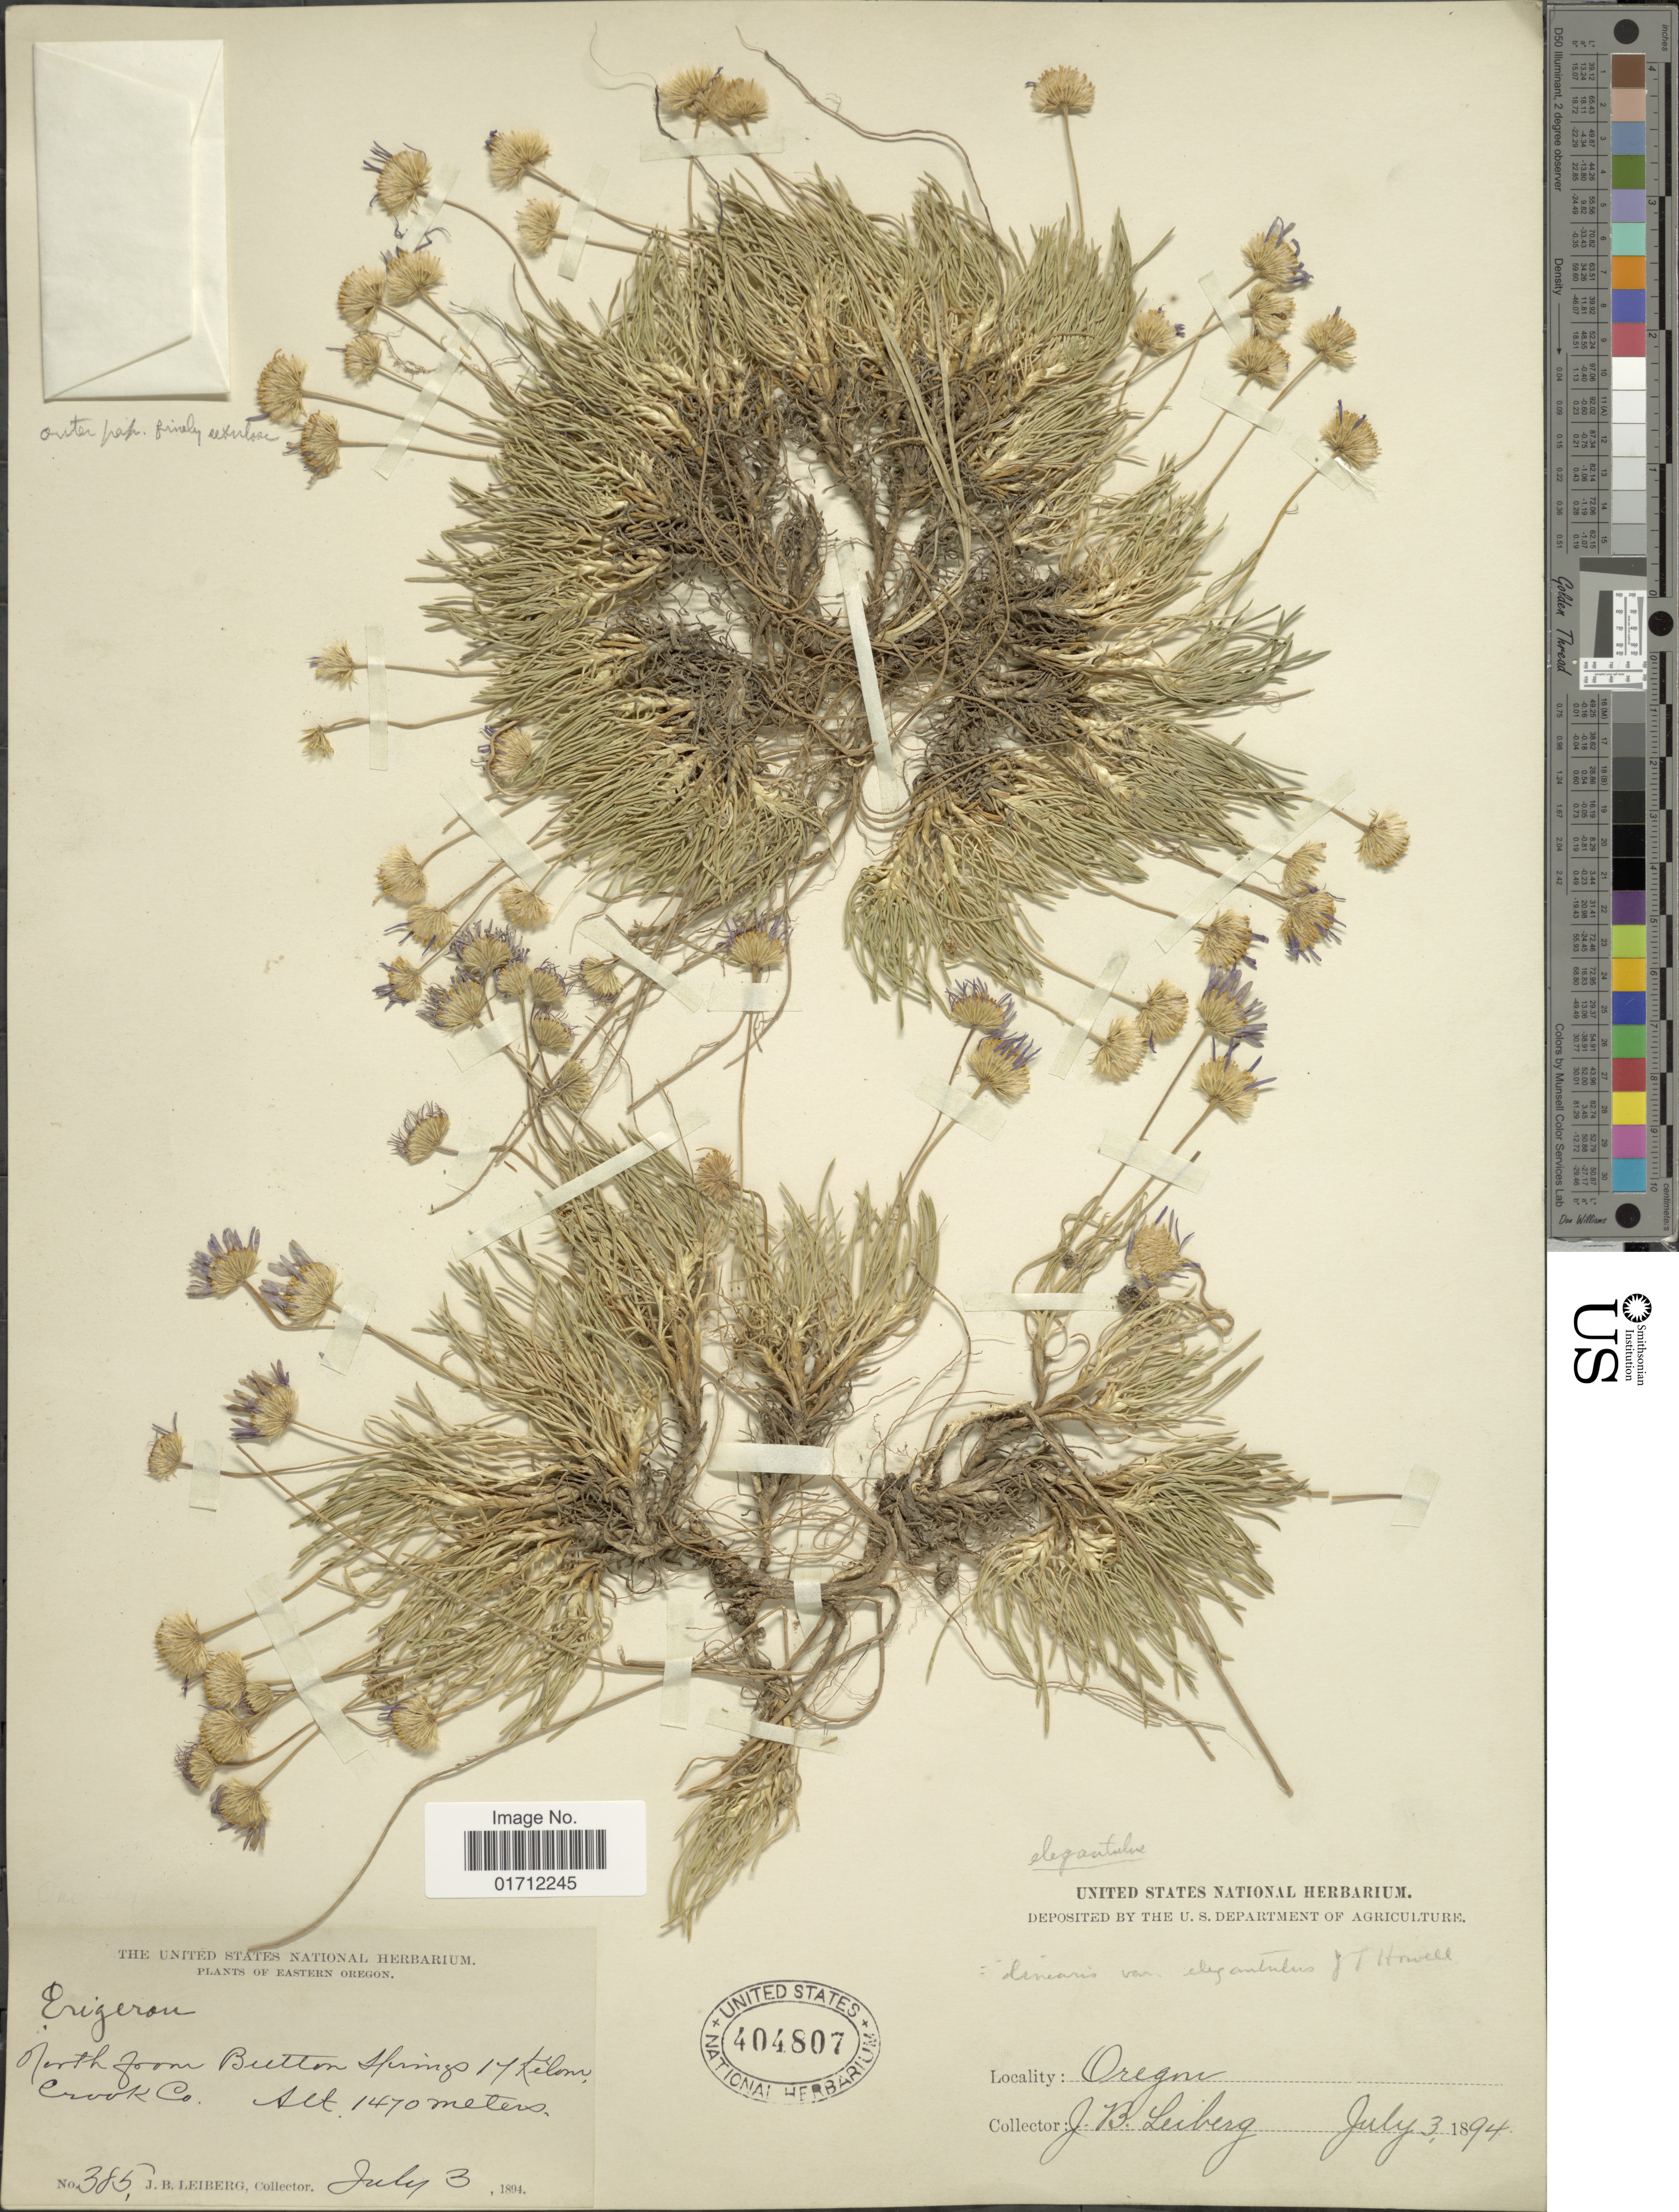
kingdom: Plantae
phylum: Tracheophyta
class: Magnoliopsida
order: Asterales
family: Asteraceae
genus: Erigeron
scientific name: Erigeron elegantulus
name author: Greene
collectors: J. B. Leiberg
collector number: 385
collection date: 1894-07-03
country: United States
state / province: Oregon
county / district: Crook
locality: Eastern Oregon, north from Butten Springs 14 Km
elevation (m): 1470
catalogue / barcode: US 404807